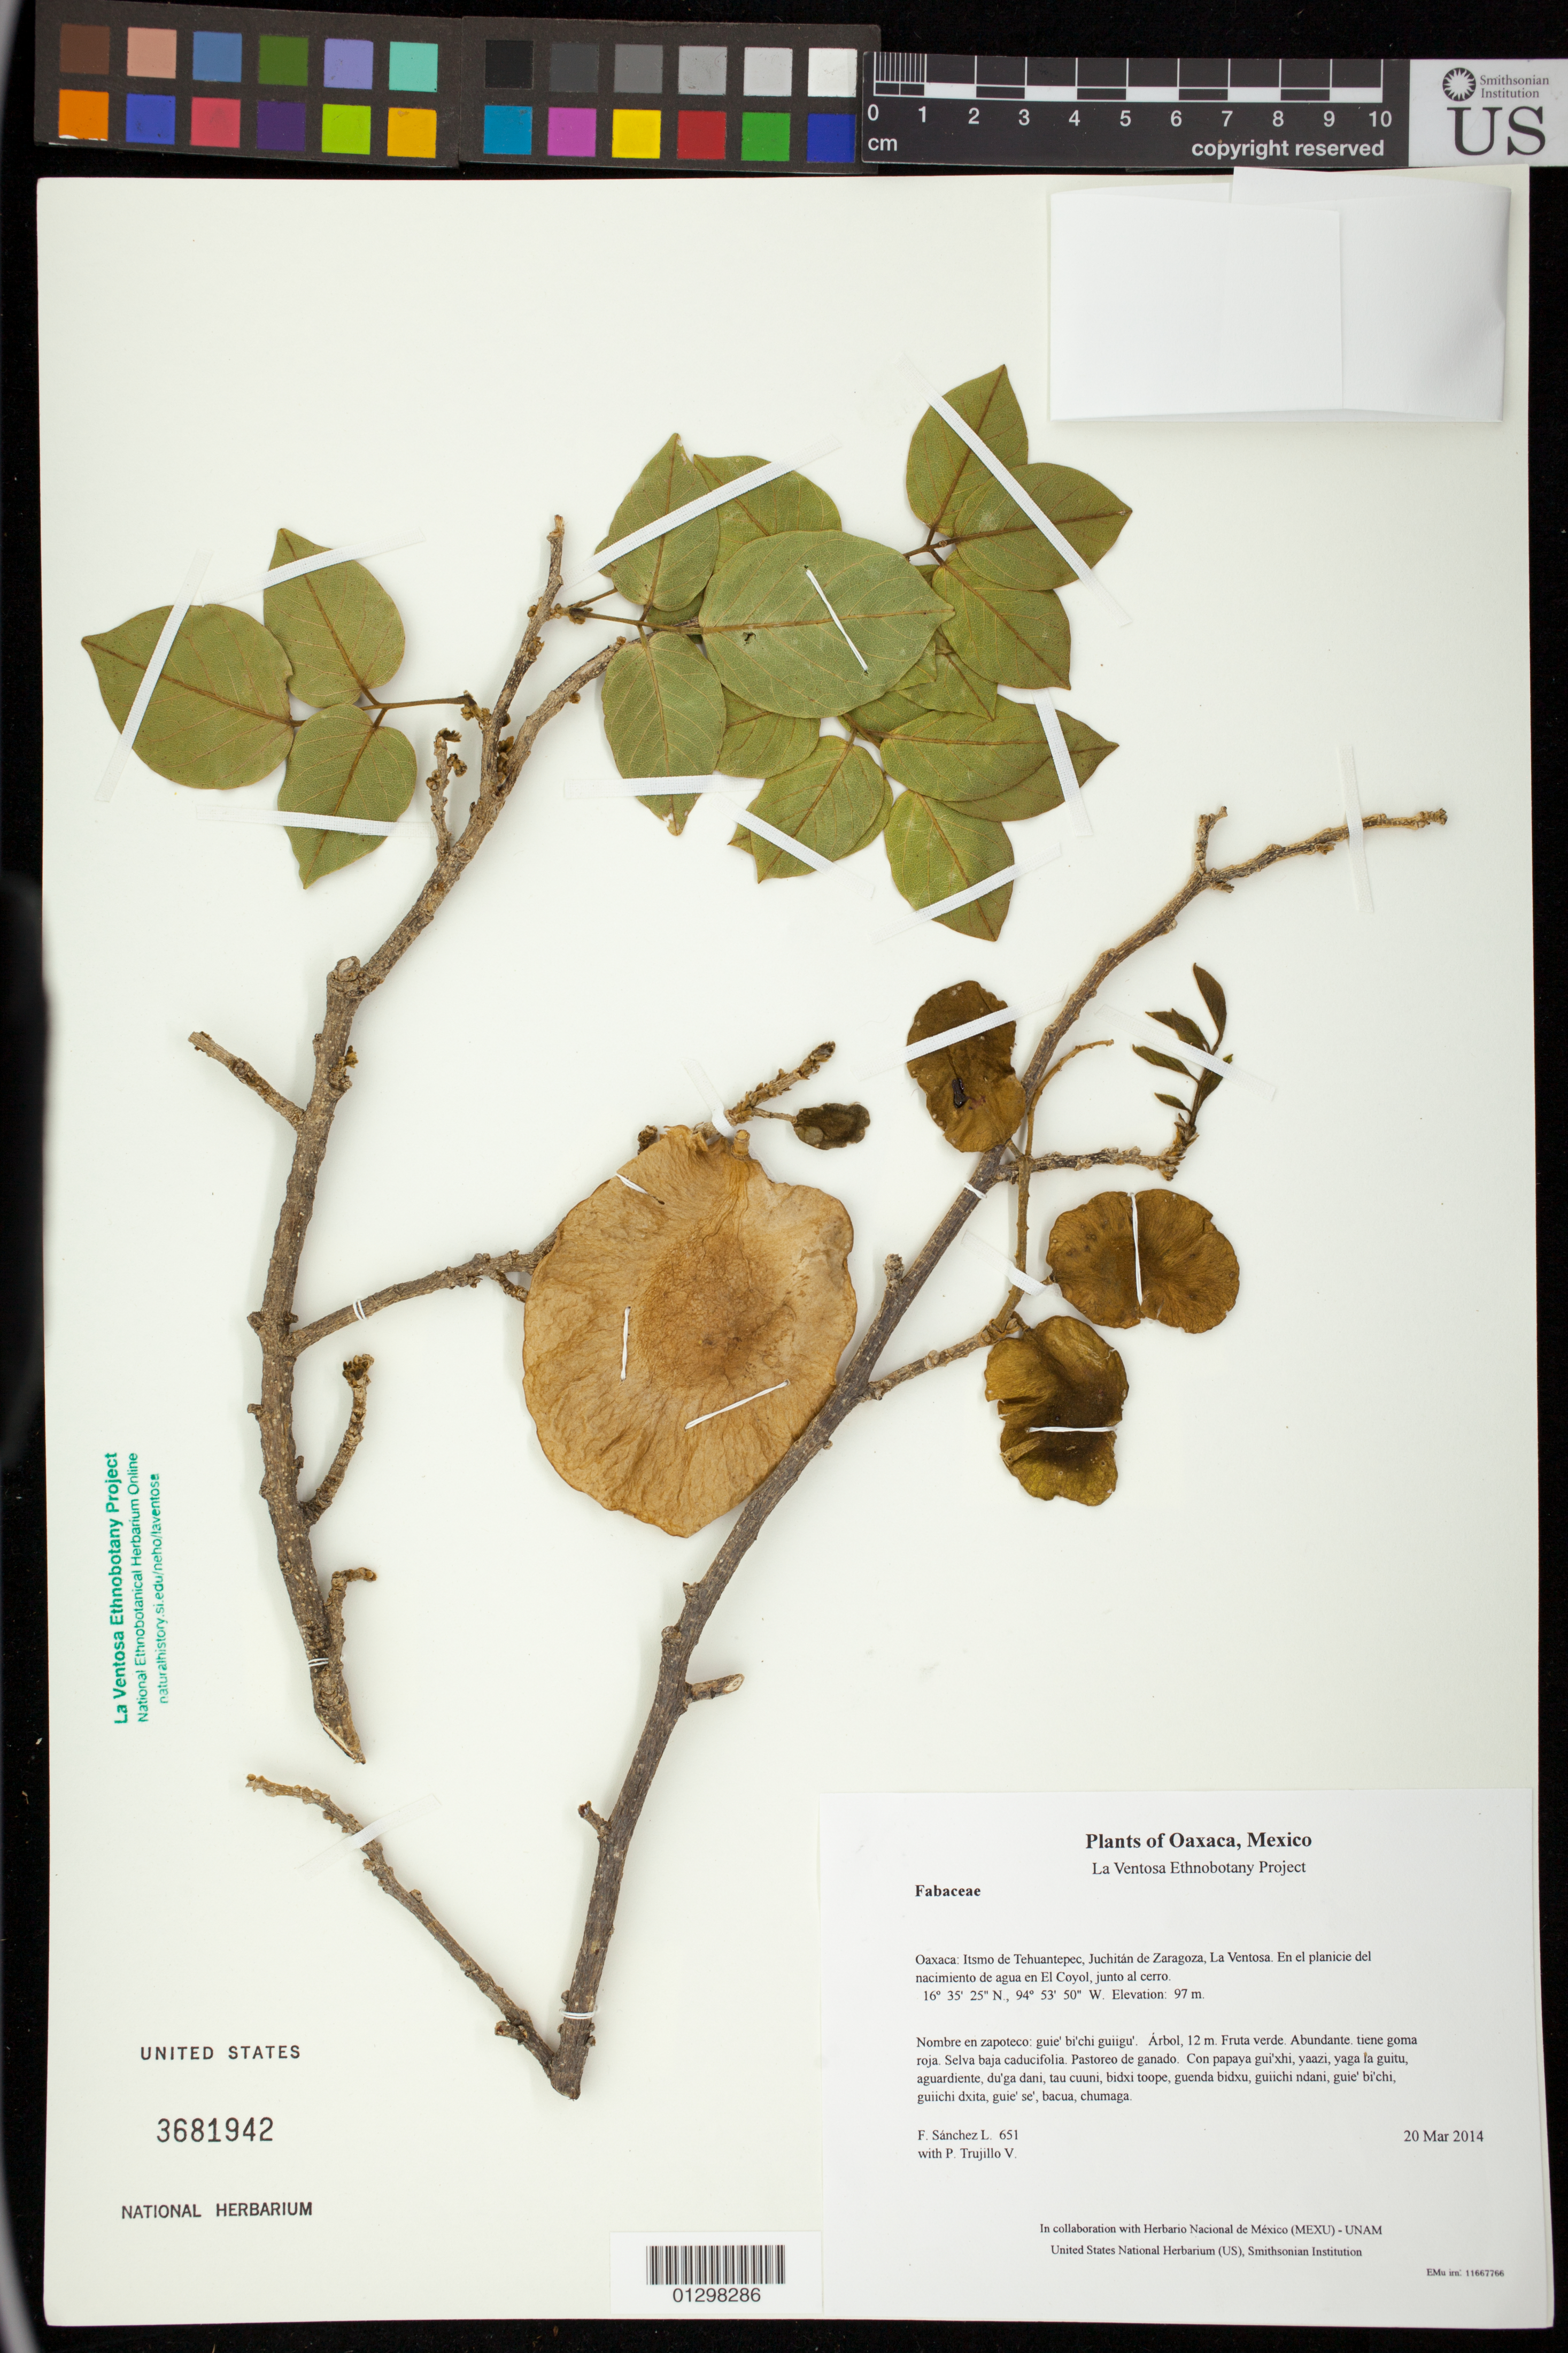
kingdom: Plantae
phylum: Tracheophyta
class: Magnoliopsida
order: Fabales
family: Fabaceae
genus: Pterocarpus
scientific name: Pterocarpus orbiculatus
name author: DC.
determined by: Reyes García, A.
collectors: F. Sánchez L. & P. Trujillo V.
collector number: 651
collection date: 2014-03-20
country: Mexico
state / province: Oaxaca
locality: Itsmo de Tehuantepec, Juchitán de Zaragoza, La Ventosa. En el planicie del nacimiento de agua en El Coyol, junto al cerro.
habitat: Selva baja caducifolia. Pastoreo de ganado.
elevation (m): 97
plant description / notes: JEBOT, MEXU, SERO, US; Yaga. 12 m. Cuaananaxhi naga'. Stale.; ensangrerado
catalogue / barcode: US 3681942